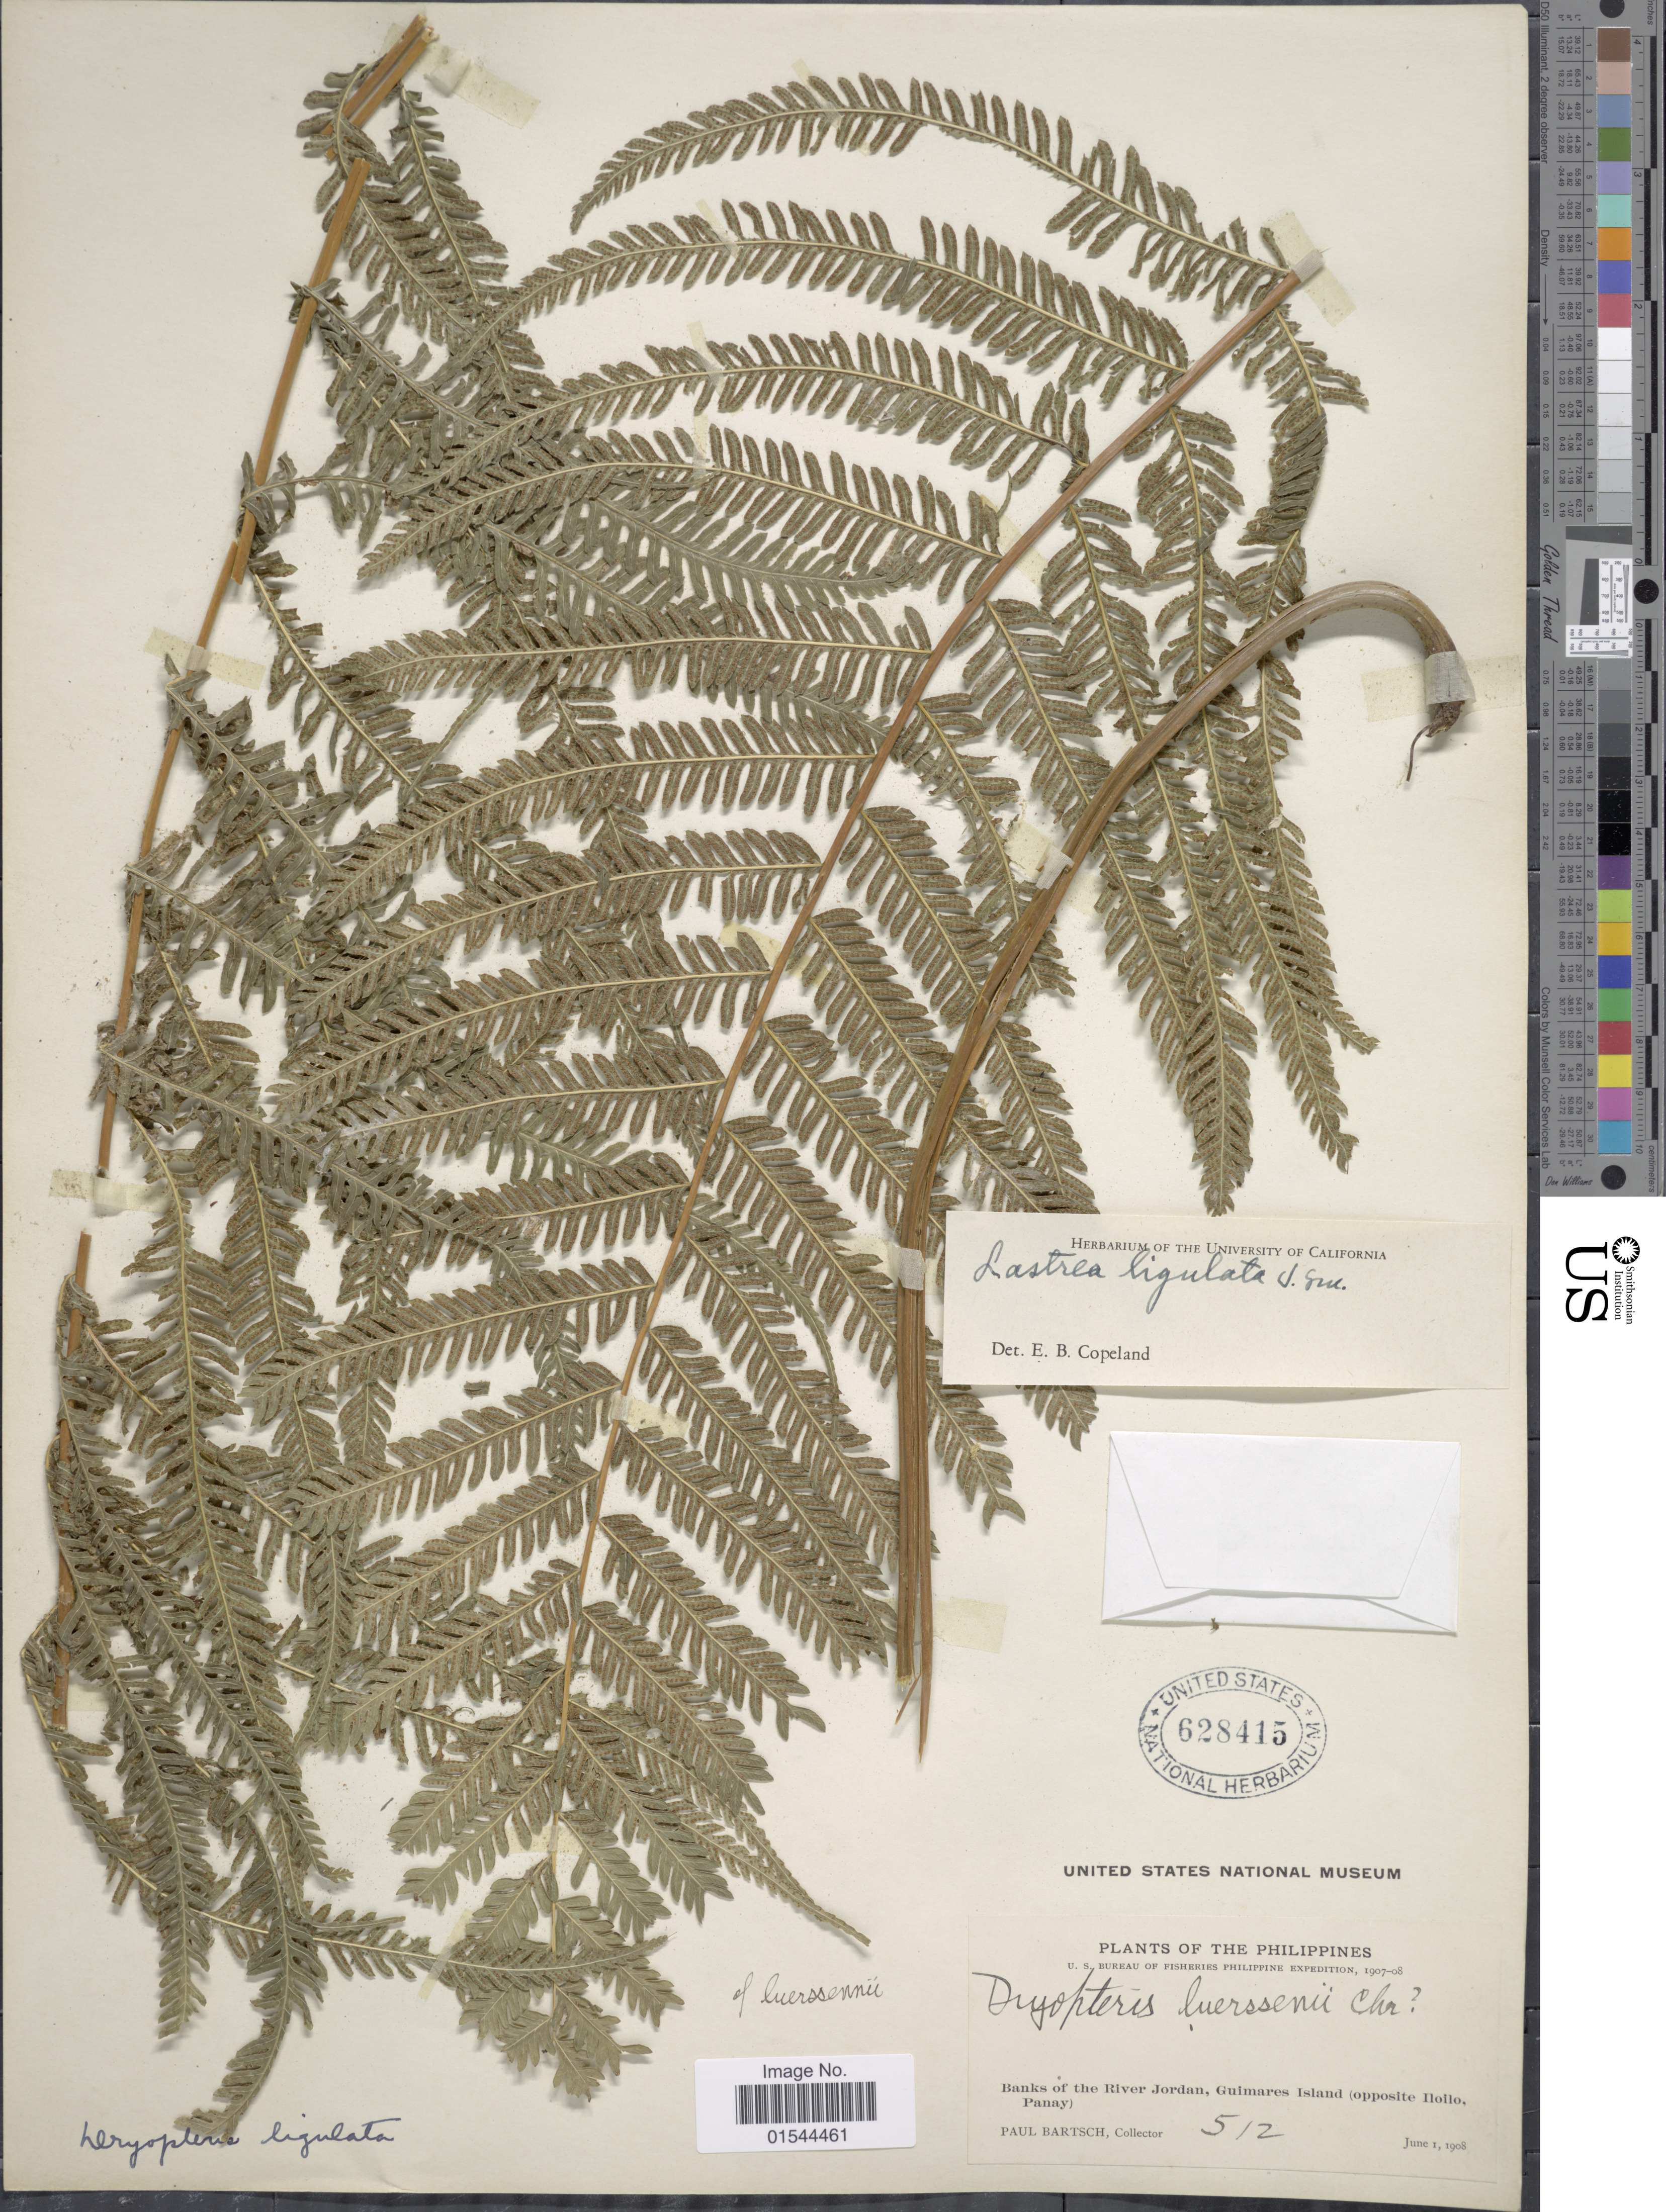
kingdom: Plantae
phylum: Tracheophyta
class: Polypodiopsida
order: Polypodiales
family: Thelypteridaceae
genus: Pneumatopteris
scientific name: Pneumatopteris ligulata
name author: (C. Presl) Holttum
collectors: P. Bartsch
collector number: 512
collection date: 1908-06-01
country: Philippines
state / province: Western Visayas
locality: Banks of the River Jordan, Guimares Island )opposite Iloiolo Panay)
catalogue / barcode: US 628415